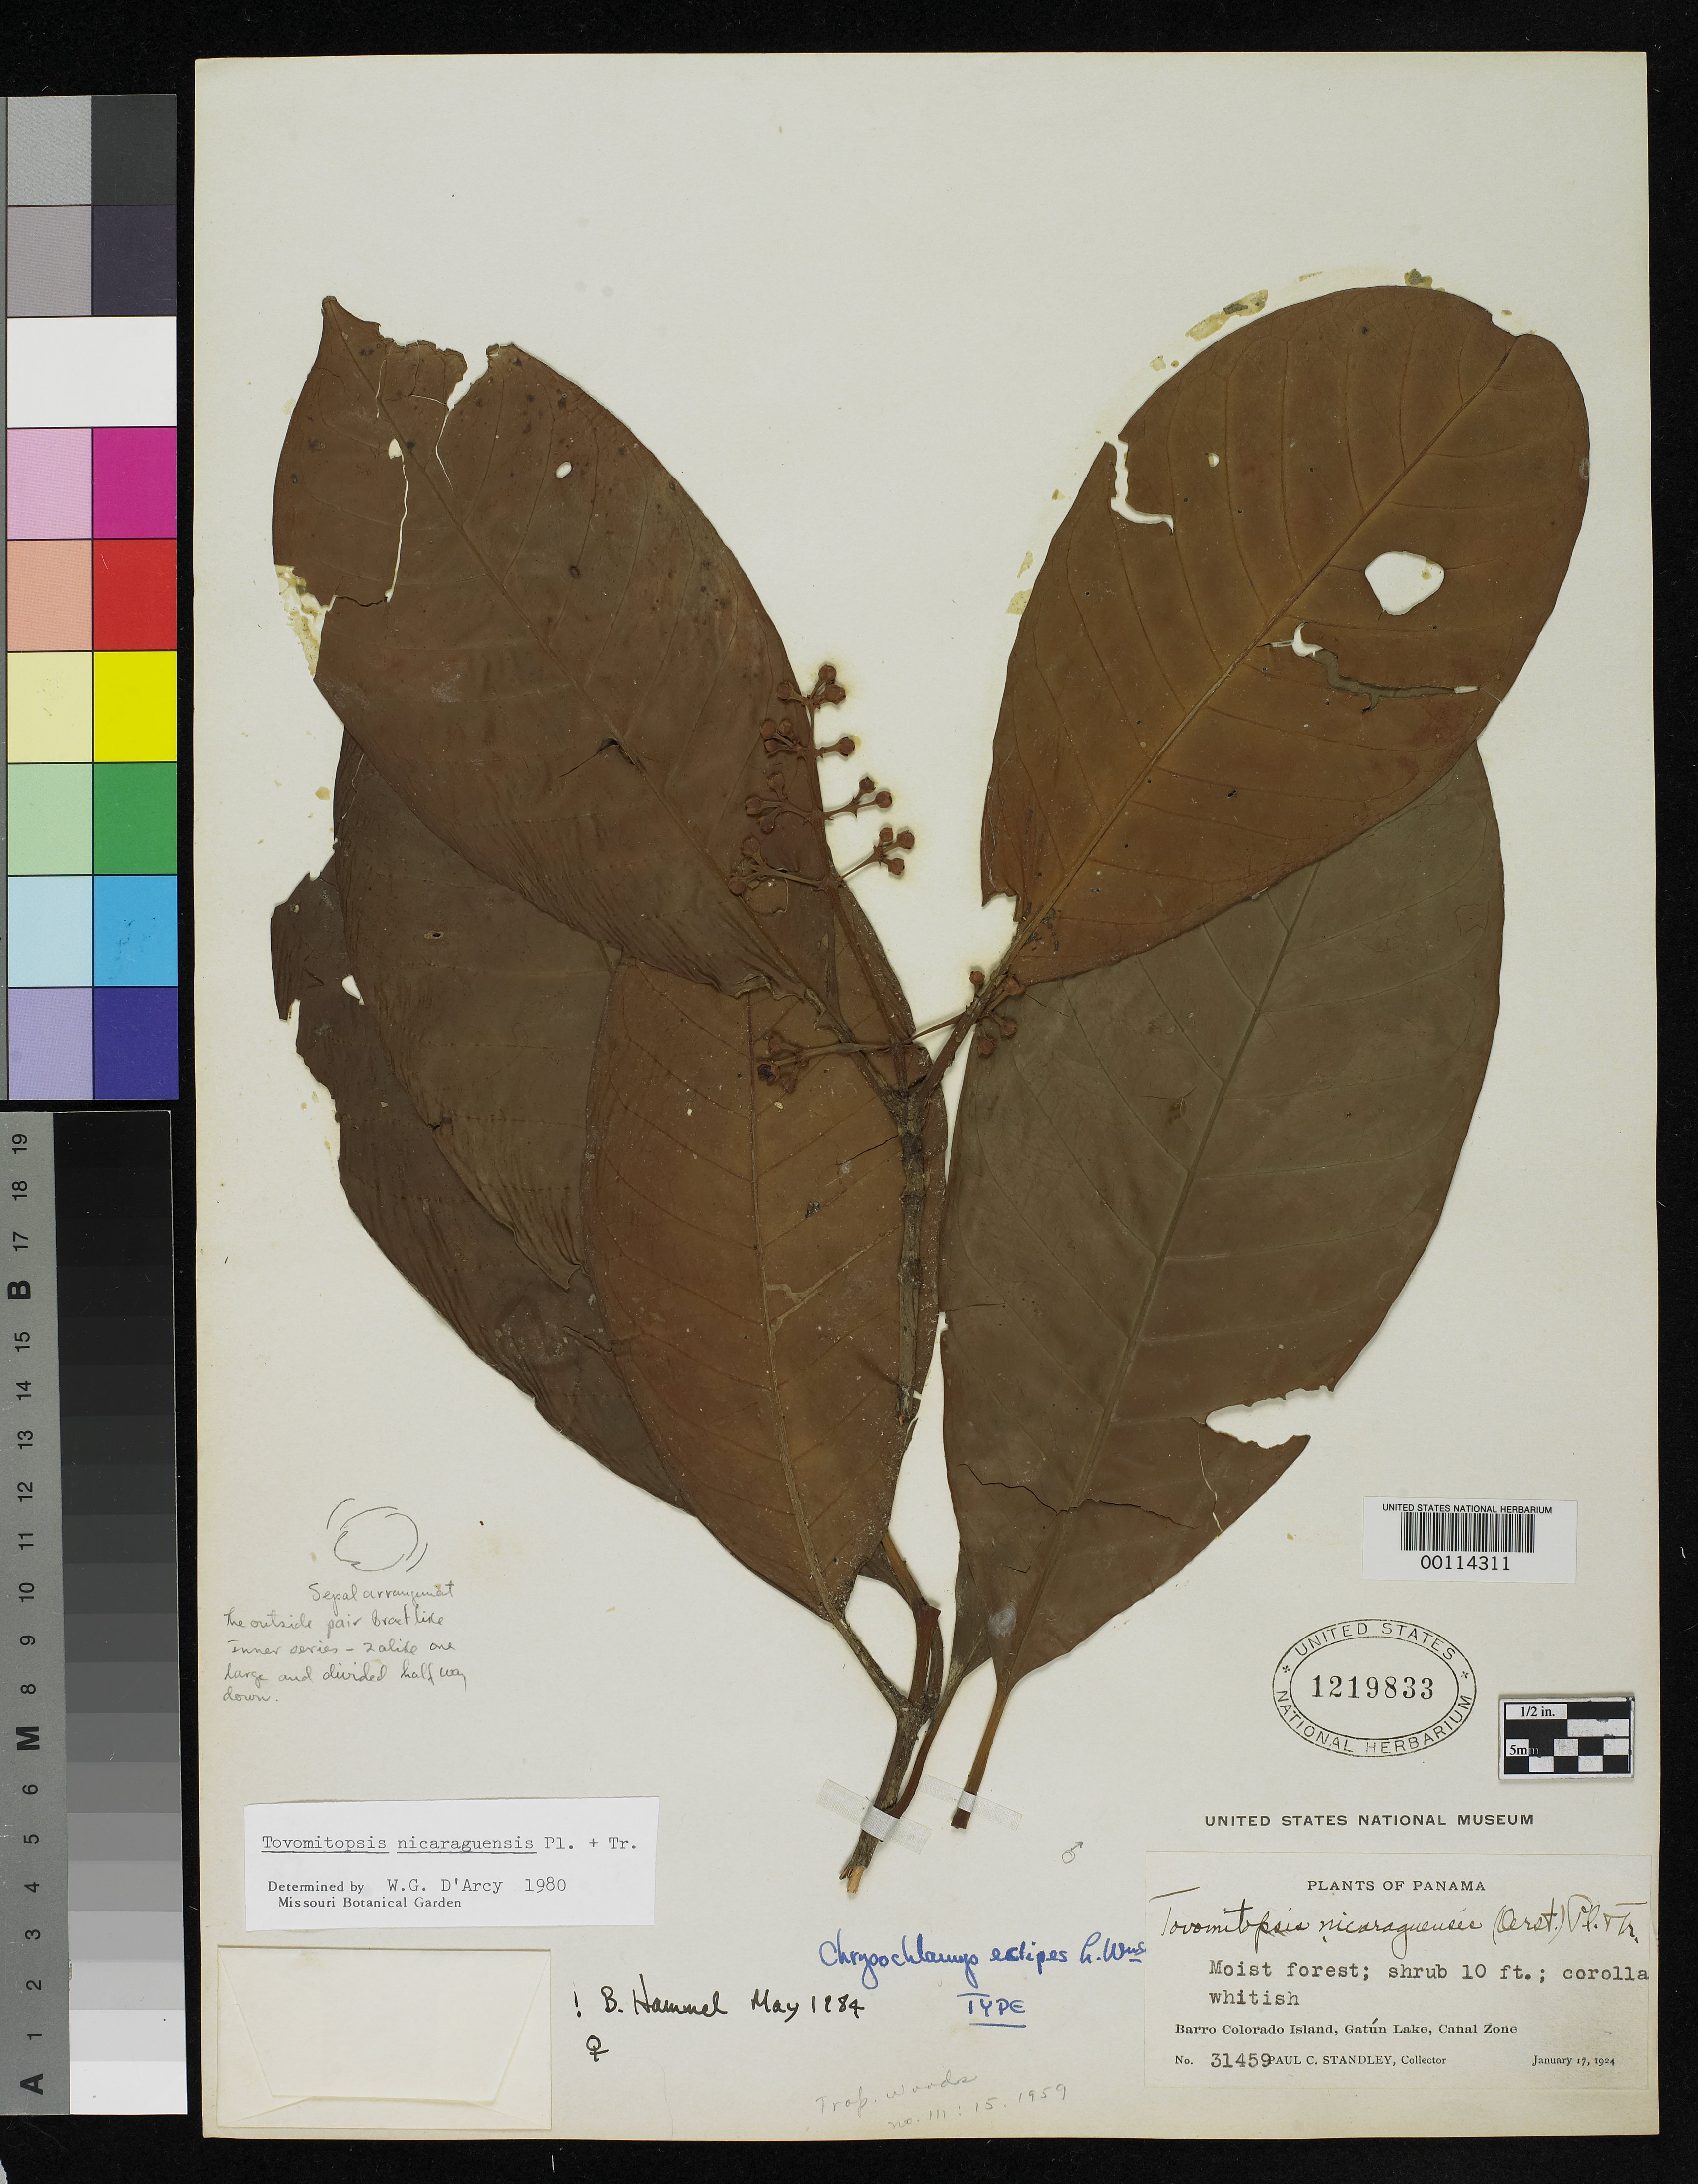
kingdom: Plantae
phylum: Tracheophyta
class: Magnoliopsida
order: Malpighiales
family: Clusiaceae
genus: Chrysochlamys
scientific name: Chrysochlamys eclipes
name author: L.O. Williams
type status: Type Collection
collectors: P. C. Standley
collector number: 27445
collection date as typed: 19 Dec 1923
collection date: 1923-12-19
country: Panama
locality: NW of Boquete towards Parque Nacional Volcan Baru.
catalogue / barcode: US 1219833